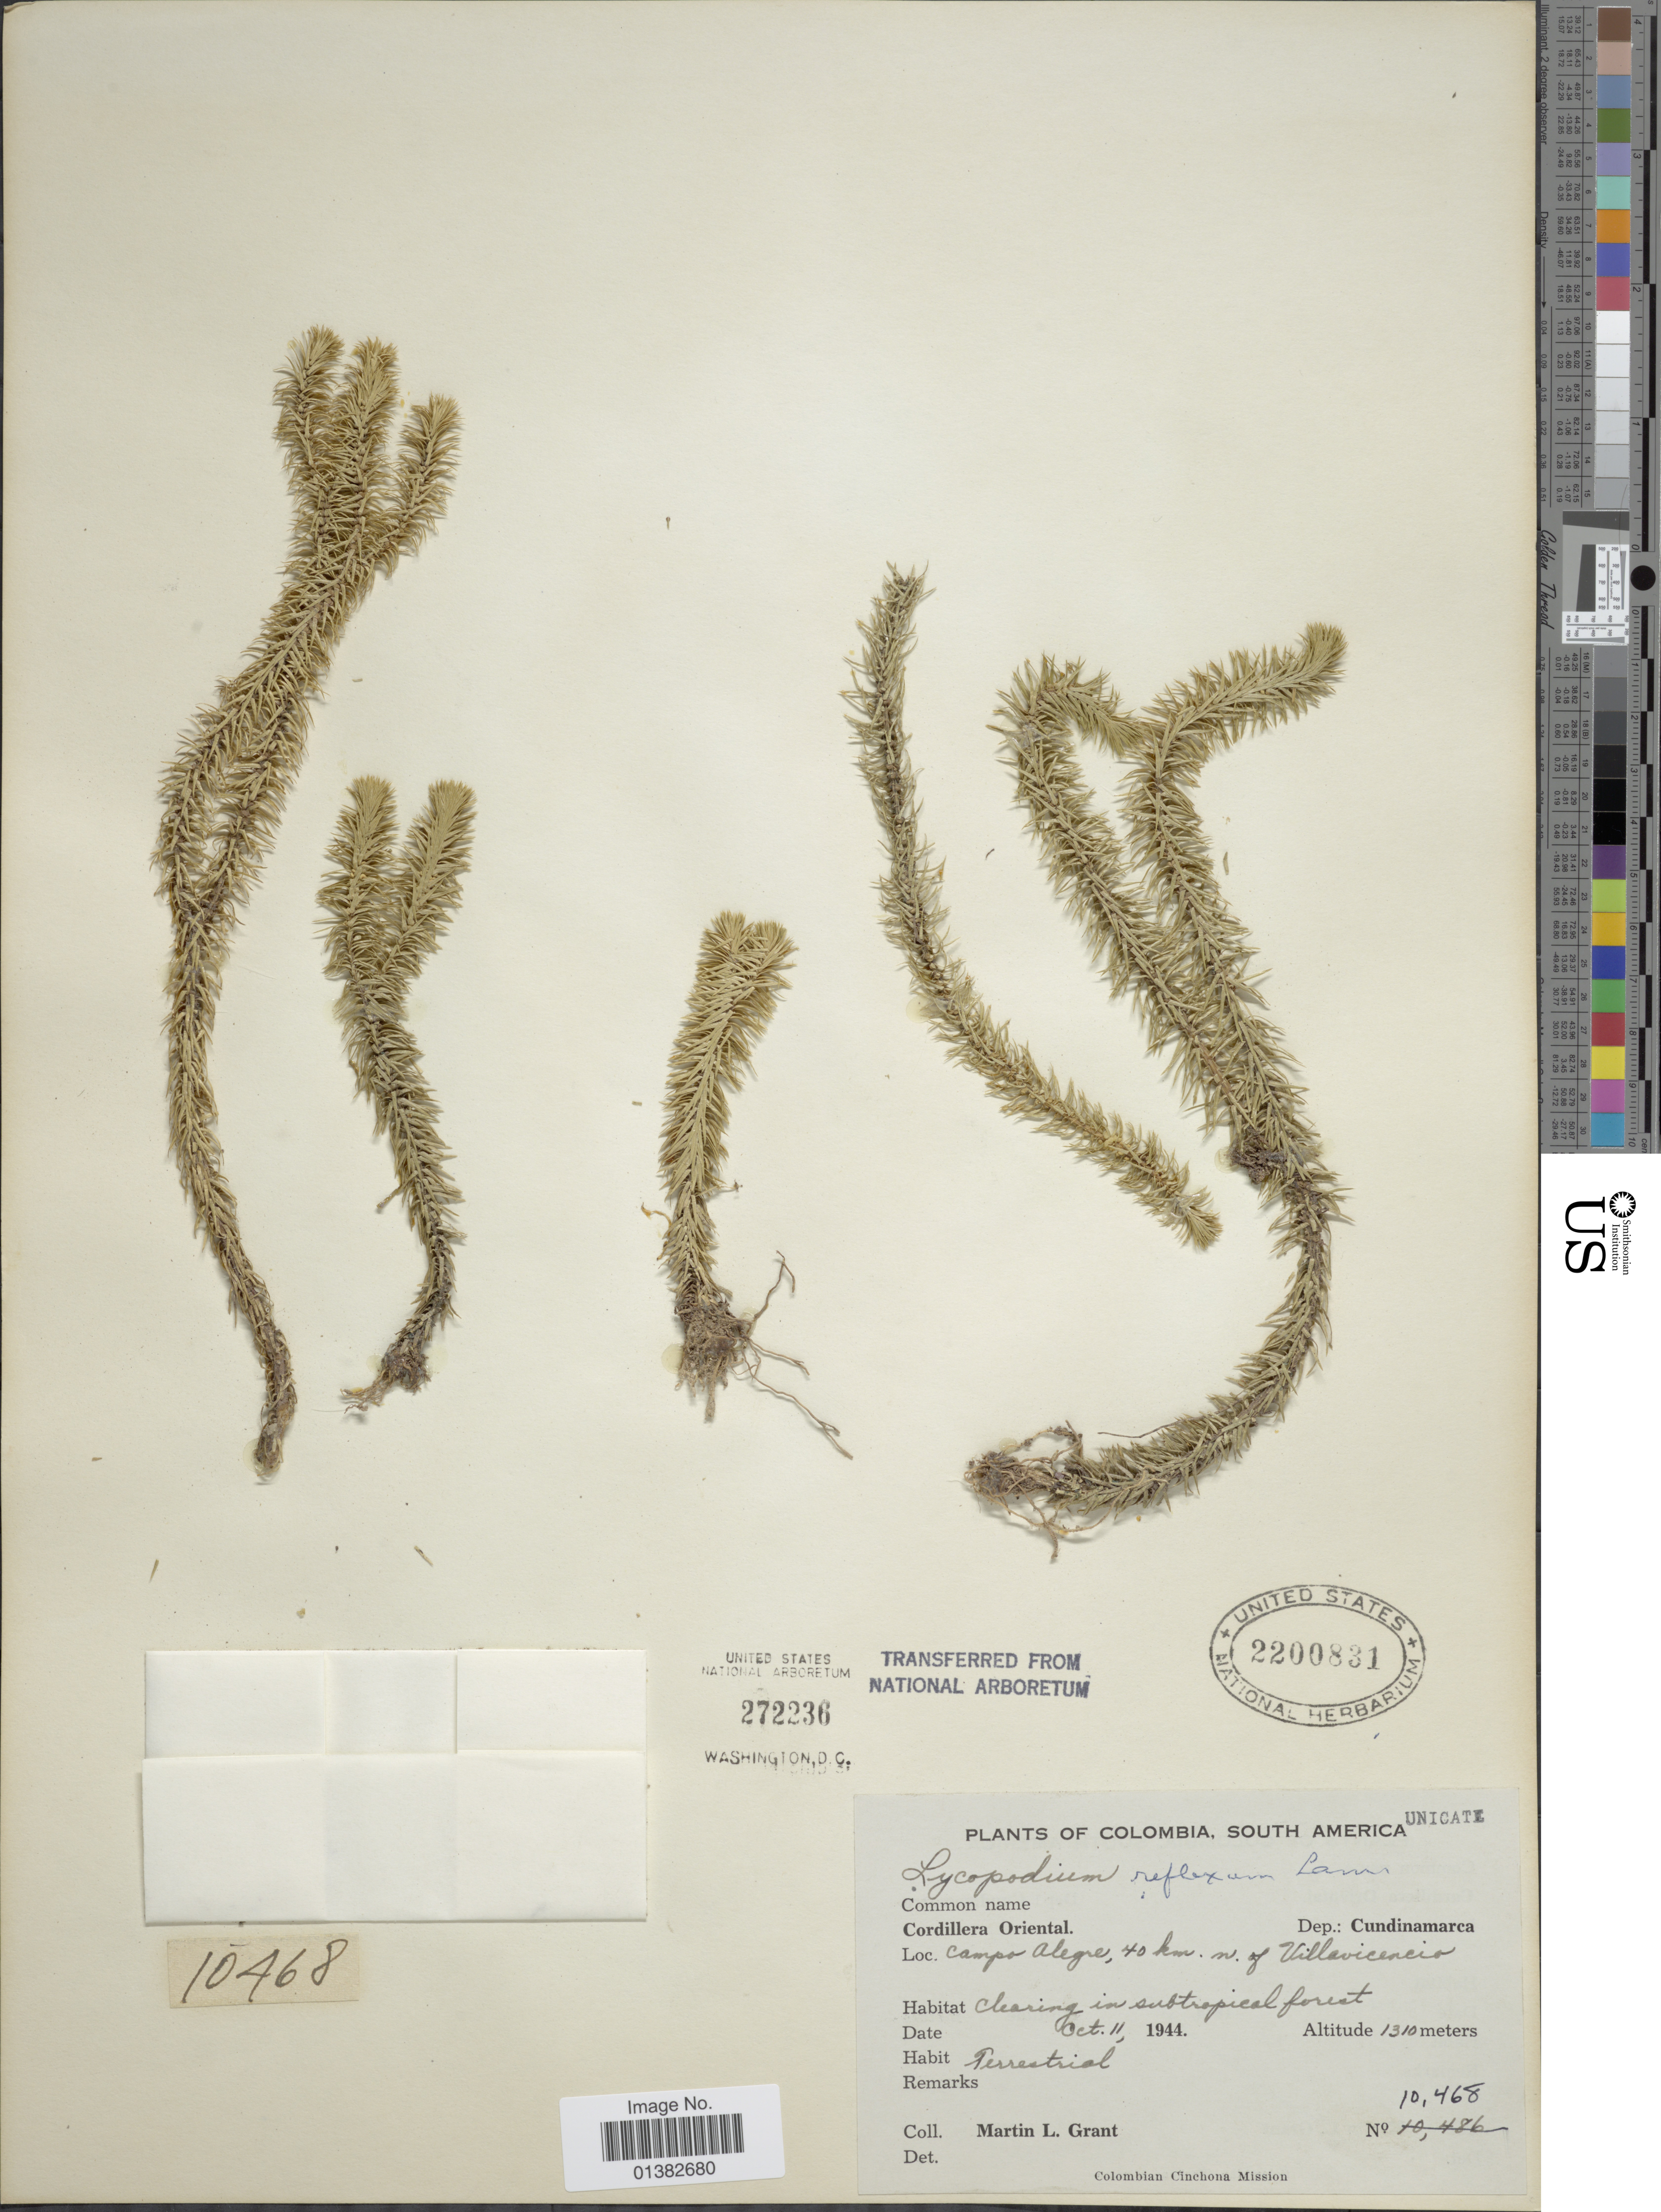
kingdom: Plantae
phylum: Tracheophyta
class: Lycopodiopsida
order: Lycopodiales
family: Lycopodiaceae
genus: Phlegmariurus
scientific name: Phlegmariurus reflexus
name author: (Lam.) B. Øllg.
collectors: M. L. Grant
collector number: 10468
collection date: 1944-10-11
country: Colombia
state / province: Cundinamarca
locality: Cordillera Oriental, Campo Alegre, 40 km. n. of Villavicencio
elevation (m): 1310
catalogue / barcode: US 2200831